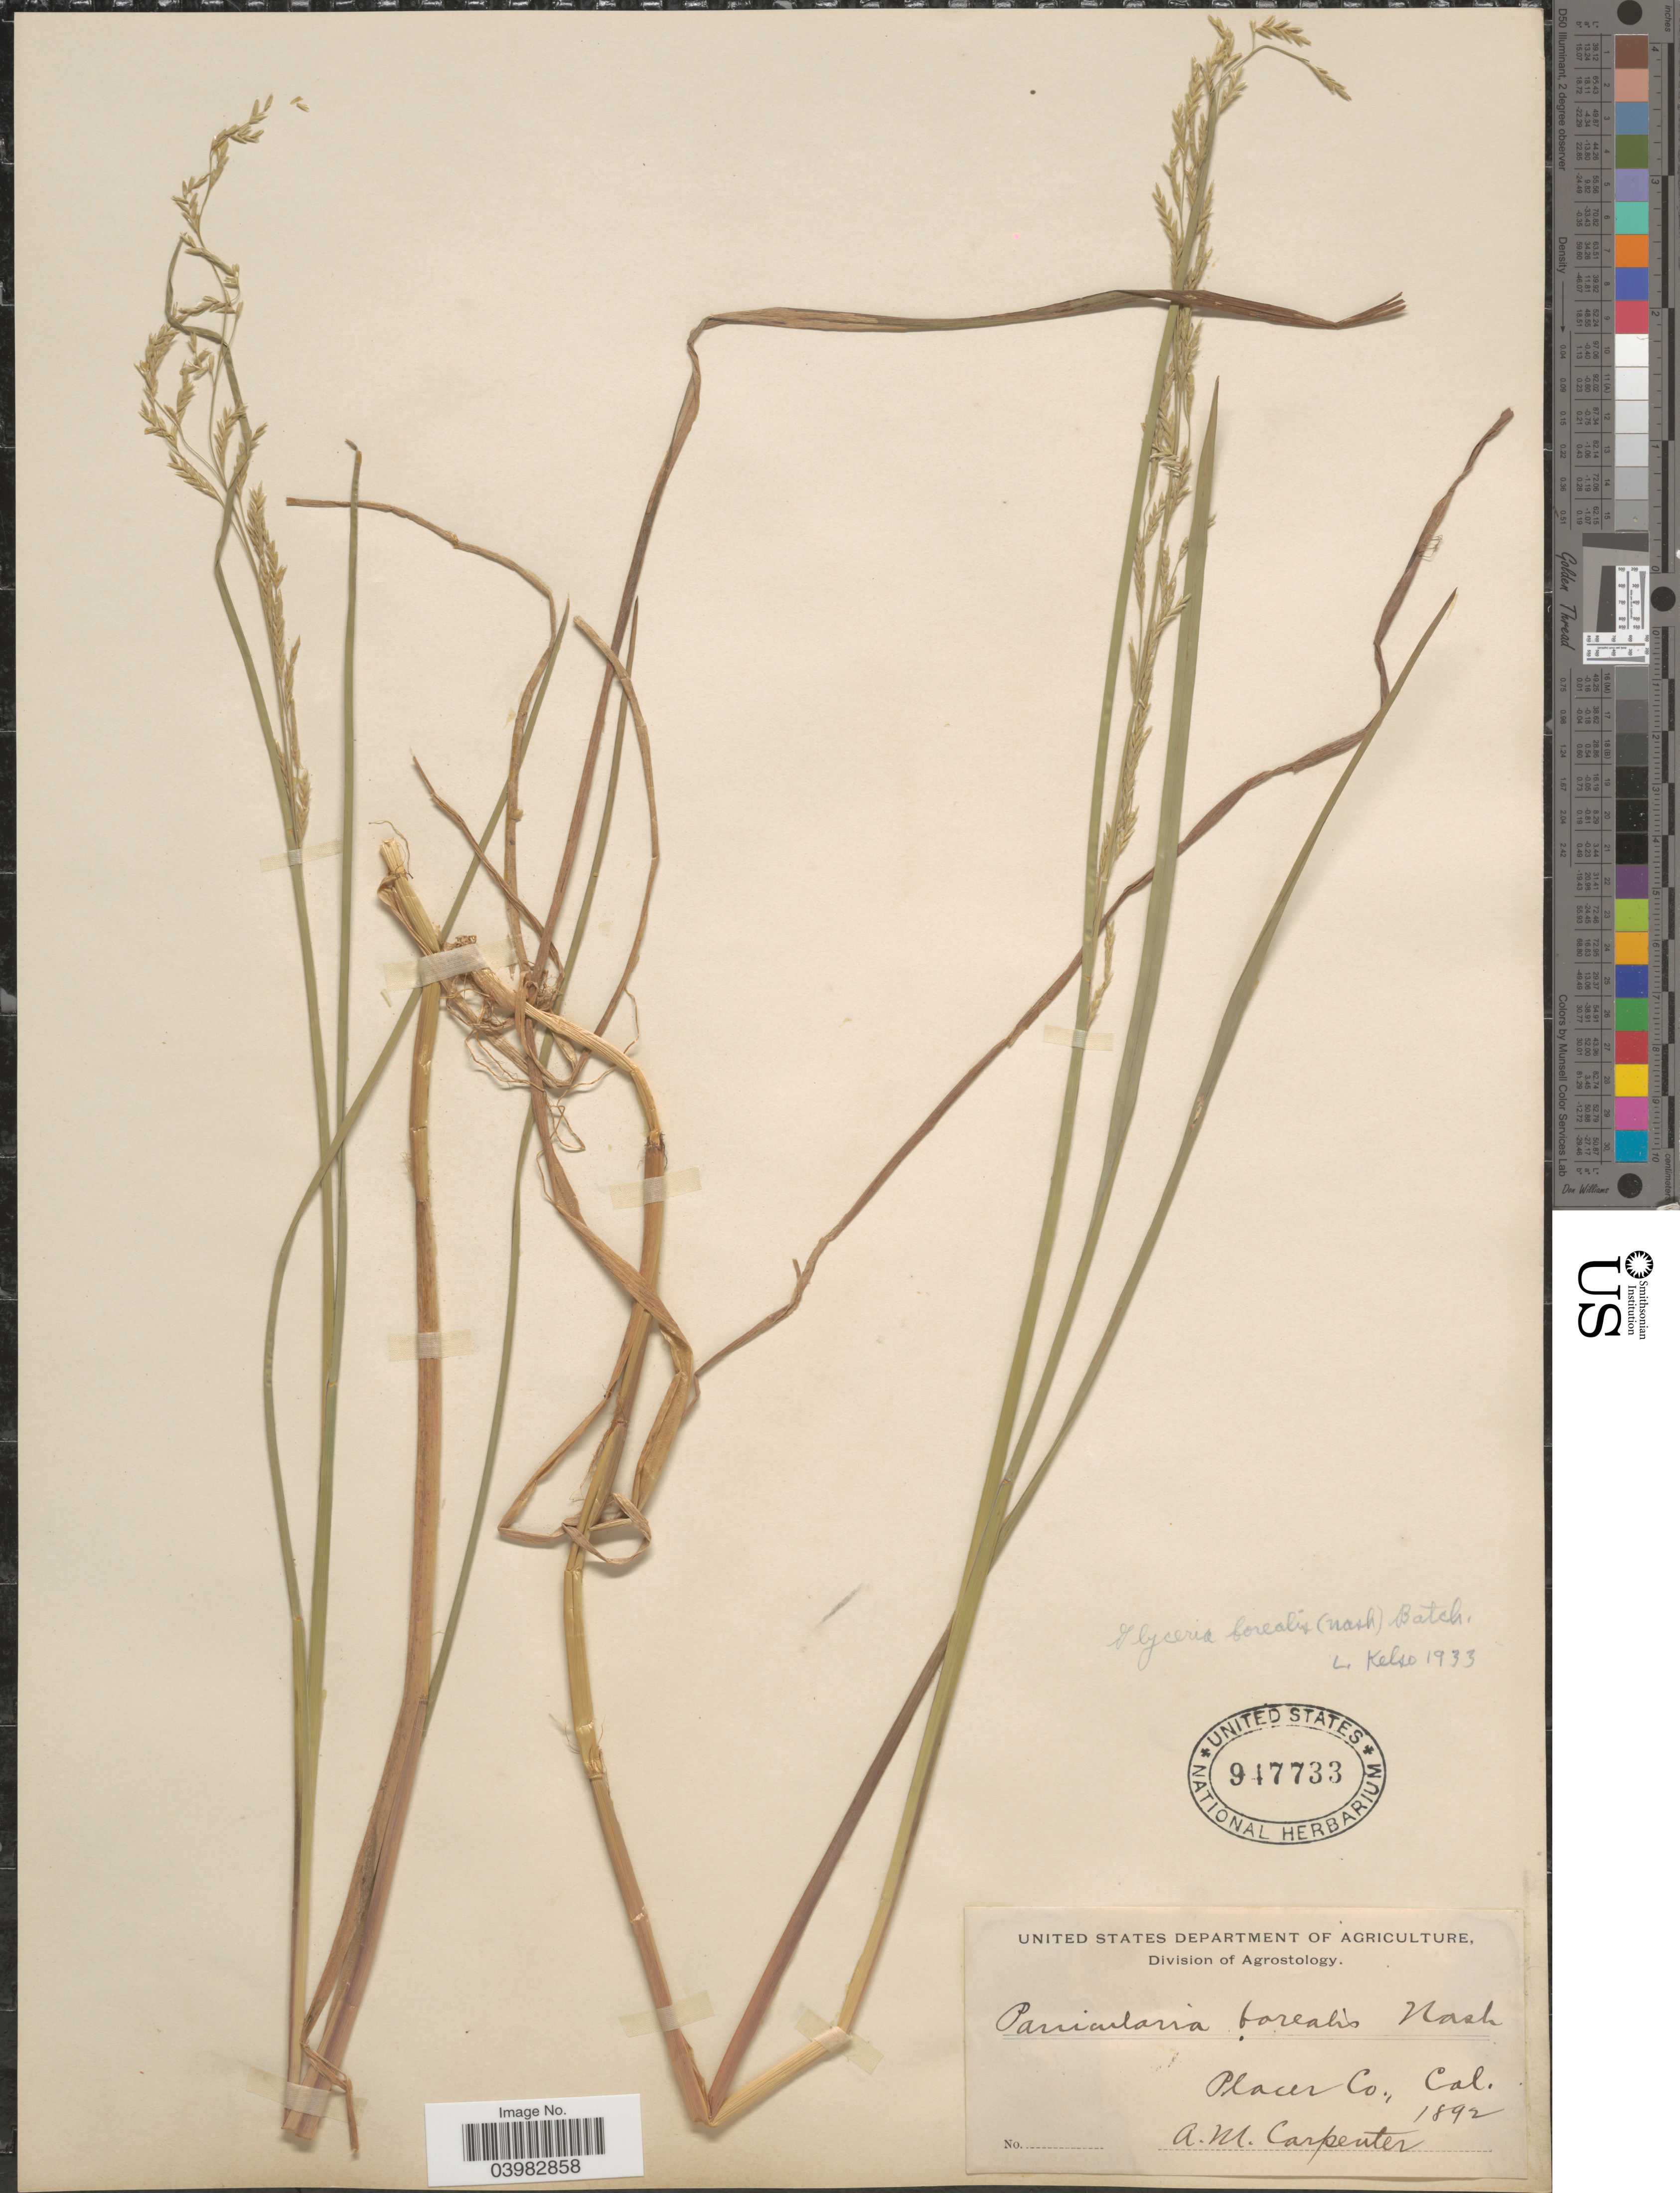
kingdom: Plantae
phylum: Tracheophyta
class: Liliopsida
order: Poales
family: Poaceae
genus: Glyceria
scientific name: Glyceria borealis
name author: (Nash) Batchelder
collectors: A. Carpenter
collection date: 1892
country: United States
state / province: California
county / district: Placer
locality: Placer Co.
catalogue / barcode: US 947733